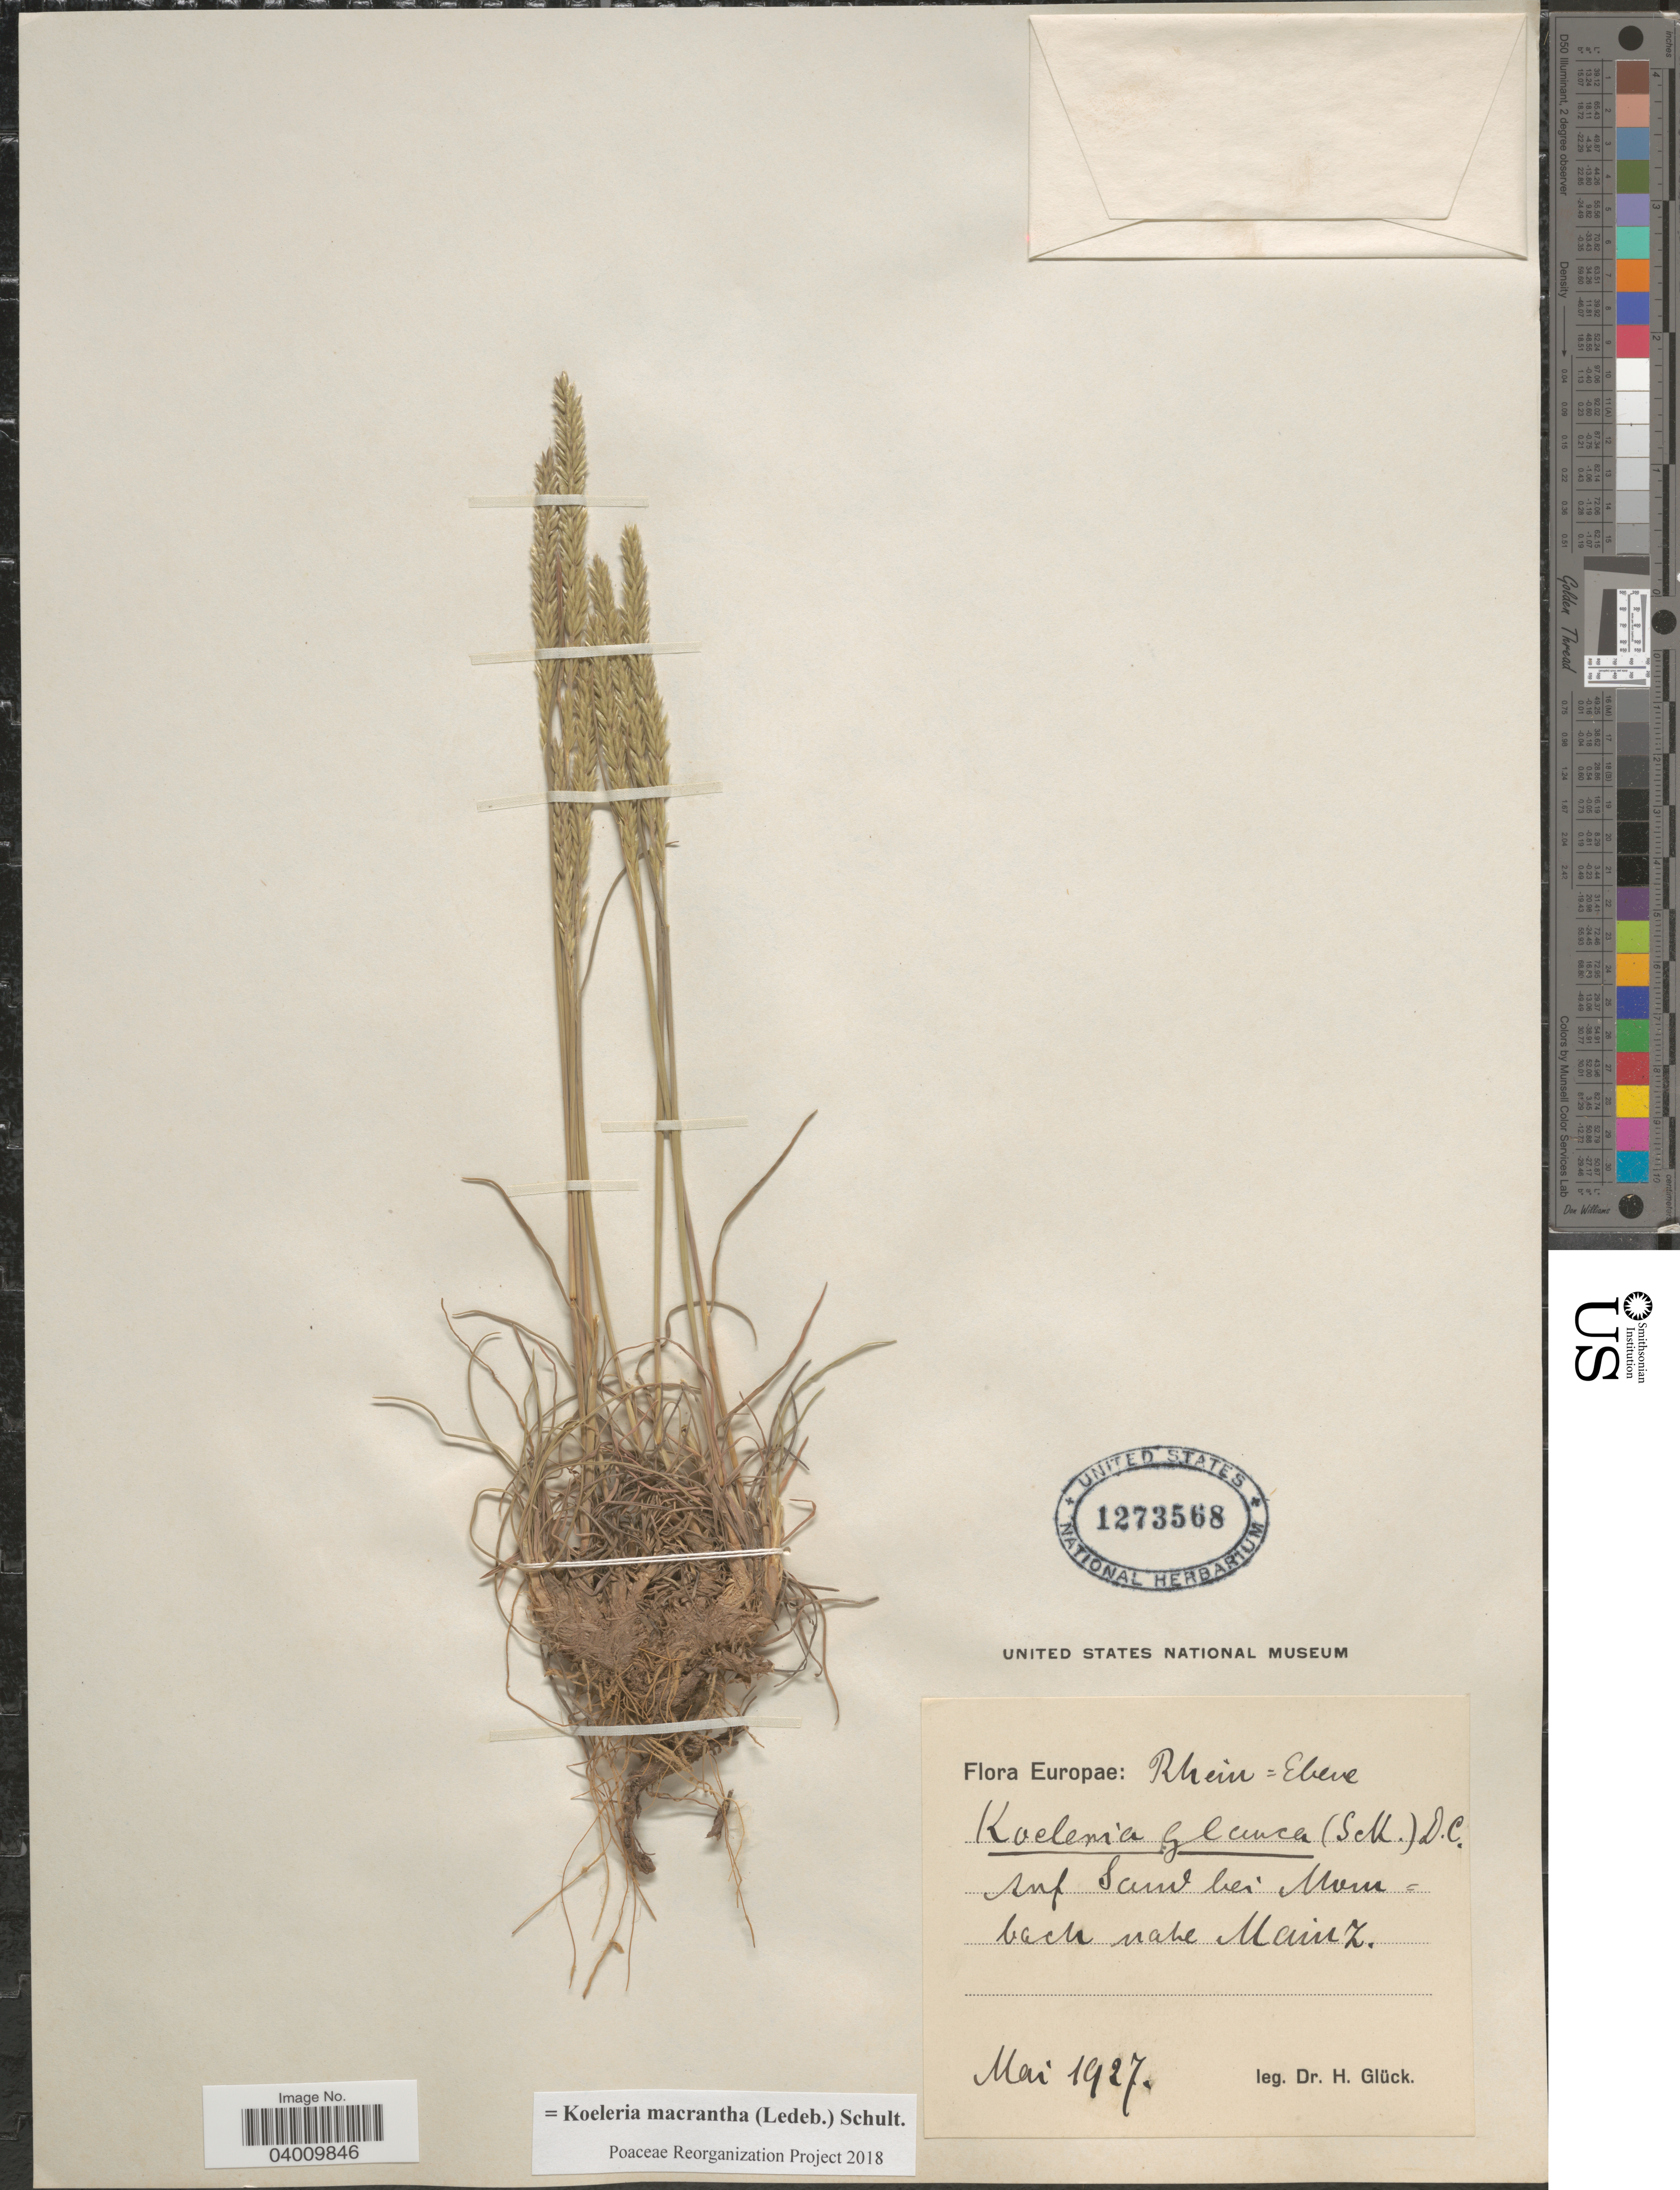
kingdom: Plantae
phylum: Tracheophyta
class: Liliopsida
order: Poales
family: Poaceae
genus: Koeleria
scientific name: Koeleria macrantha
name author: (Ledeb.) Schult.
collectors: H. Glück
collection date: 1927-05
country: Germany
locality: Europae. Rhein=Ebeve. Auf Sauv bei Mornbach nahe Mainz.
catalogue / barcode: US 1273568